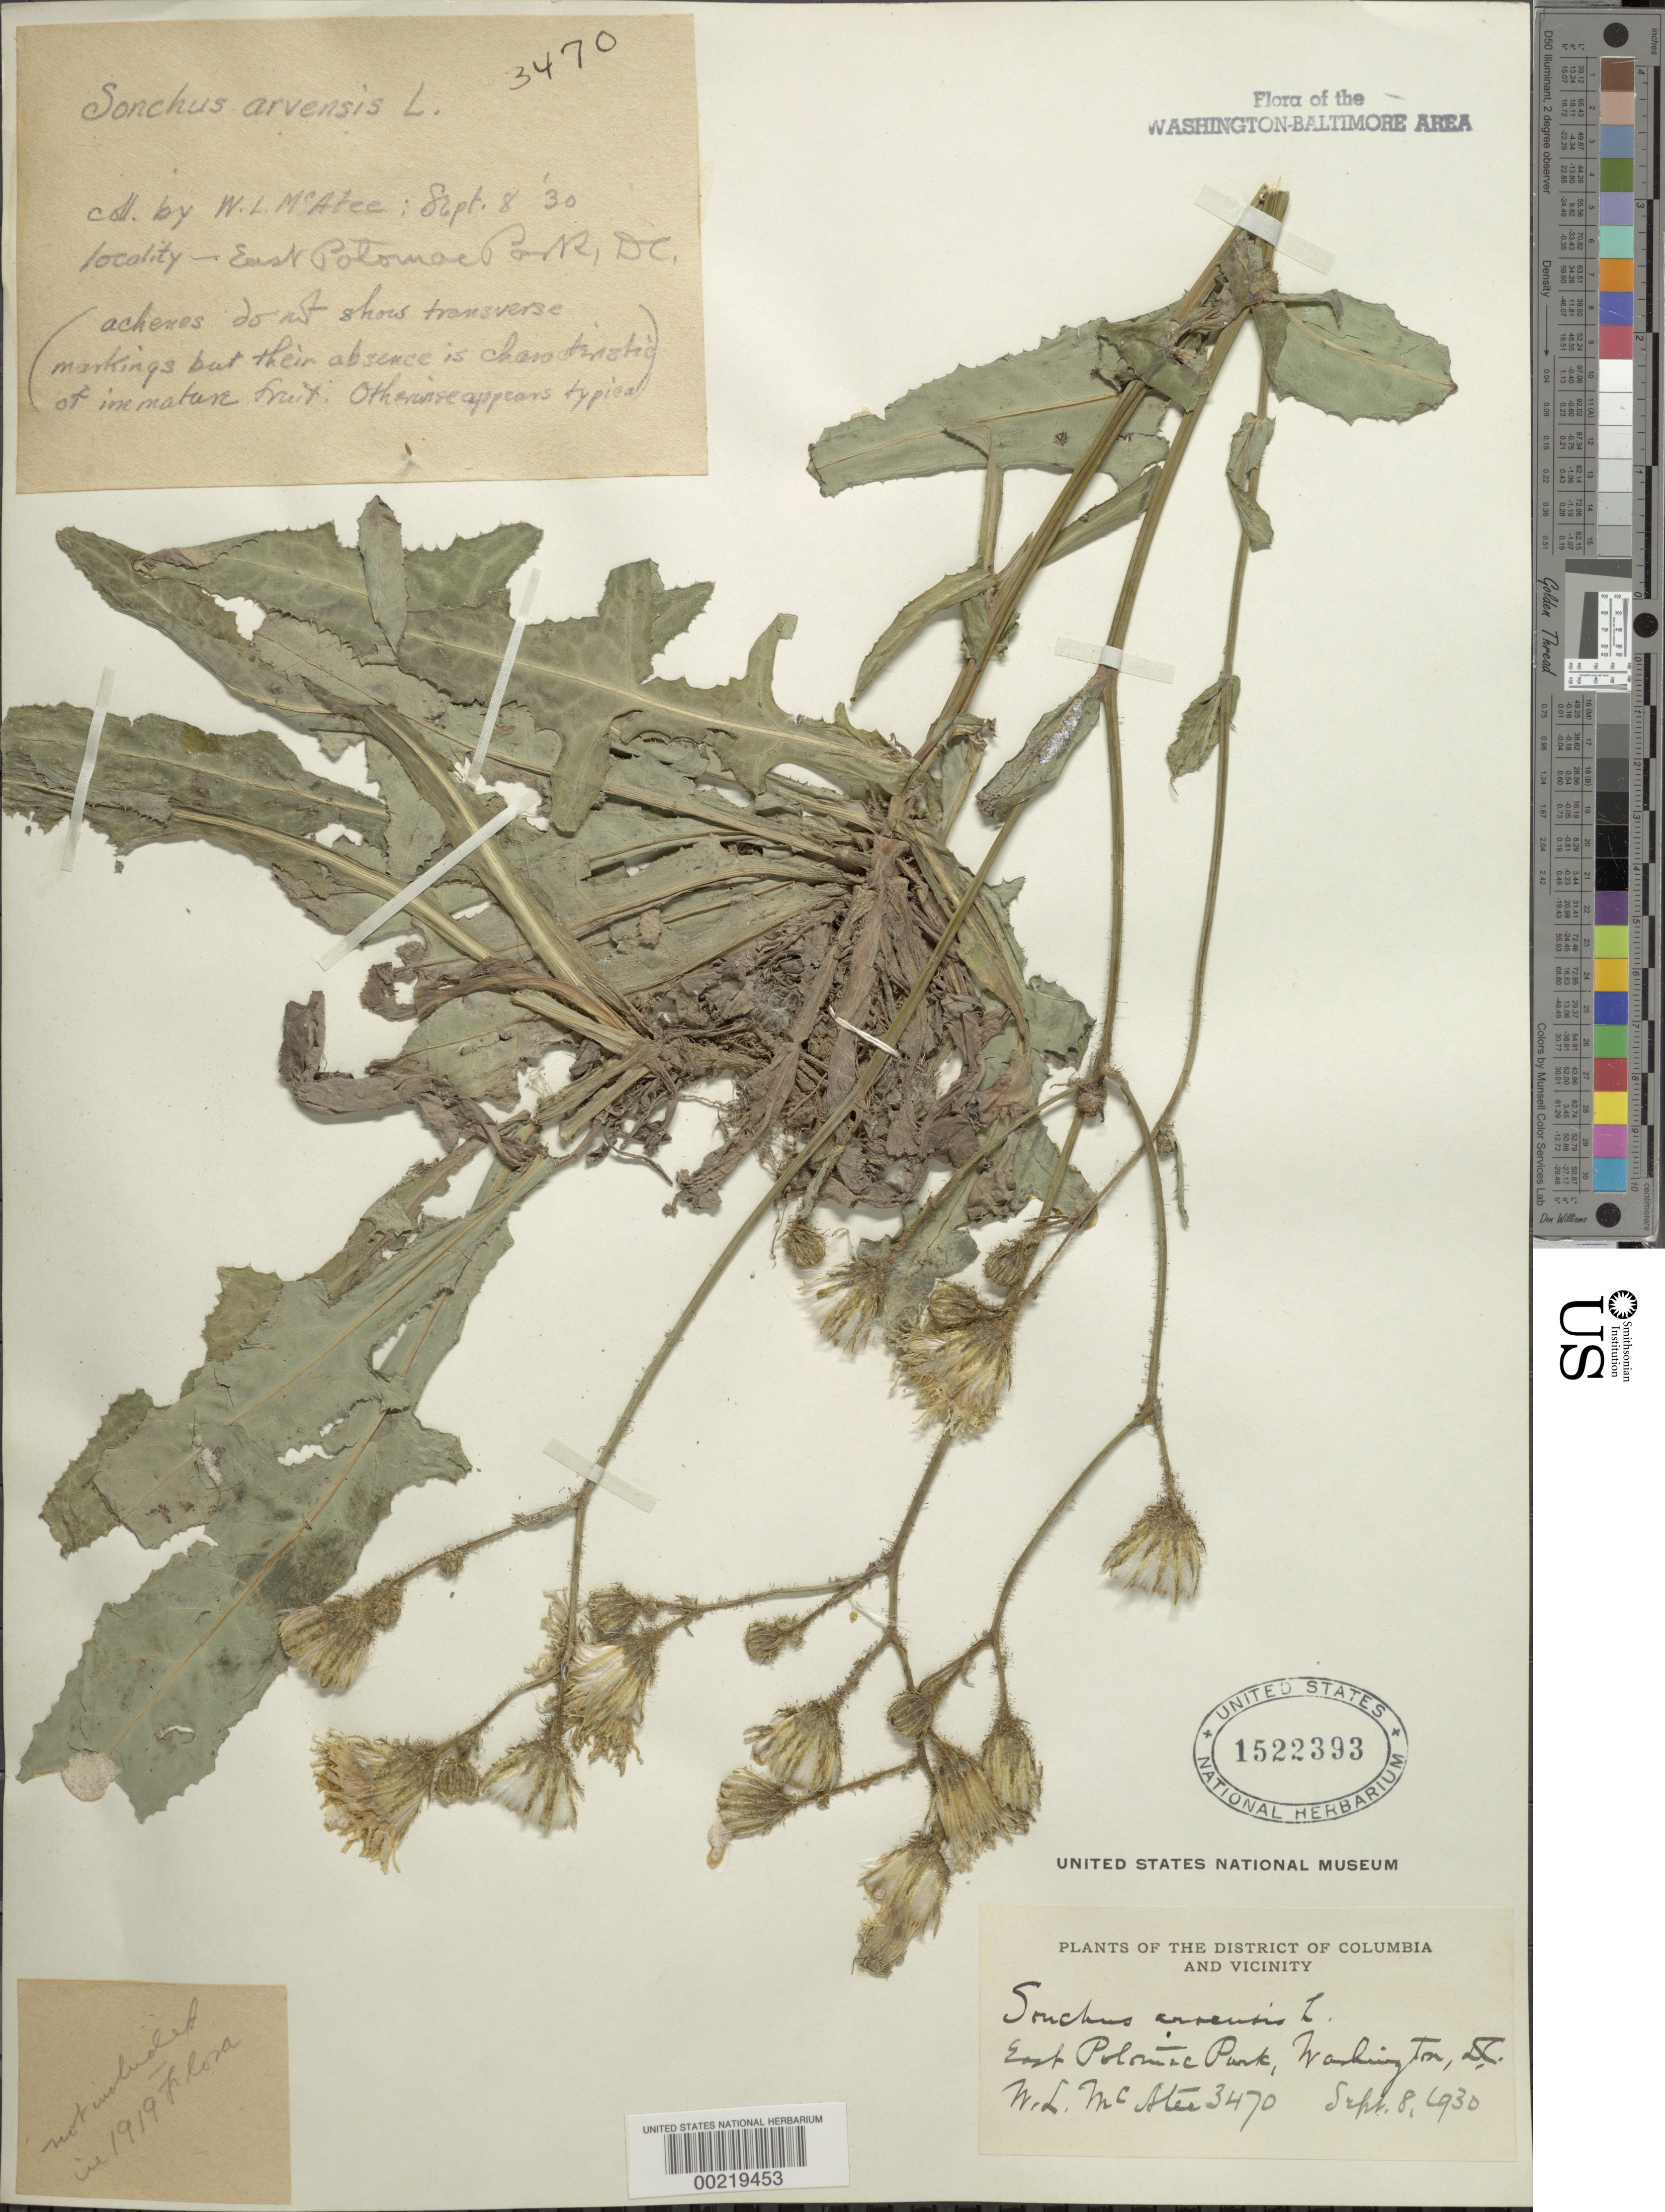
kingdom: Plantae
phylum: Tracheophyta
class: Magnoliopsida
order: Asterales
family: Asteraceae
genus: Sonchus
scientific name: Sonchus arvensis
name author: L.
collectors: W. McAtee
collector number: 3470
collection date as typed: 08 Sep 1930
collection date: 1930-09-08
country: United States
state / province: District of Columbia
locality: East Potomac Park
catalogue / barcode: US 1522393